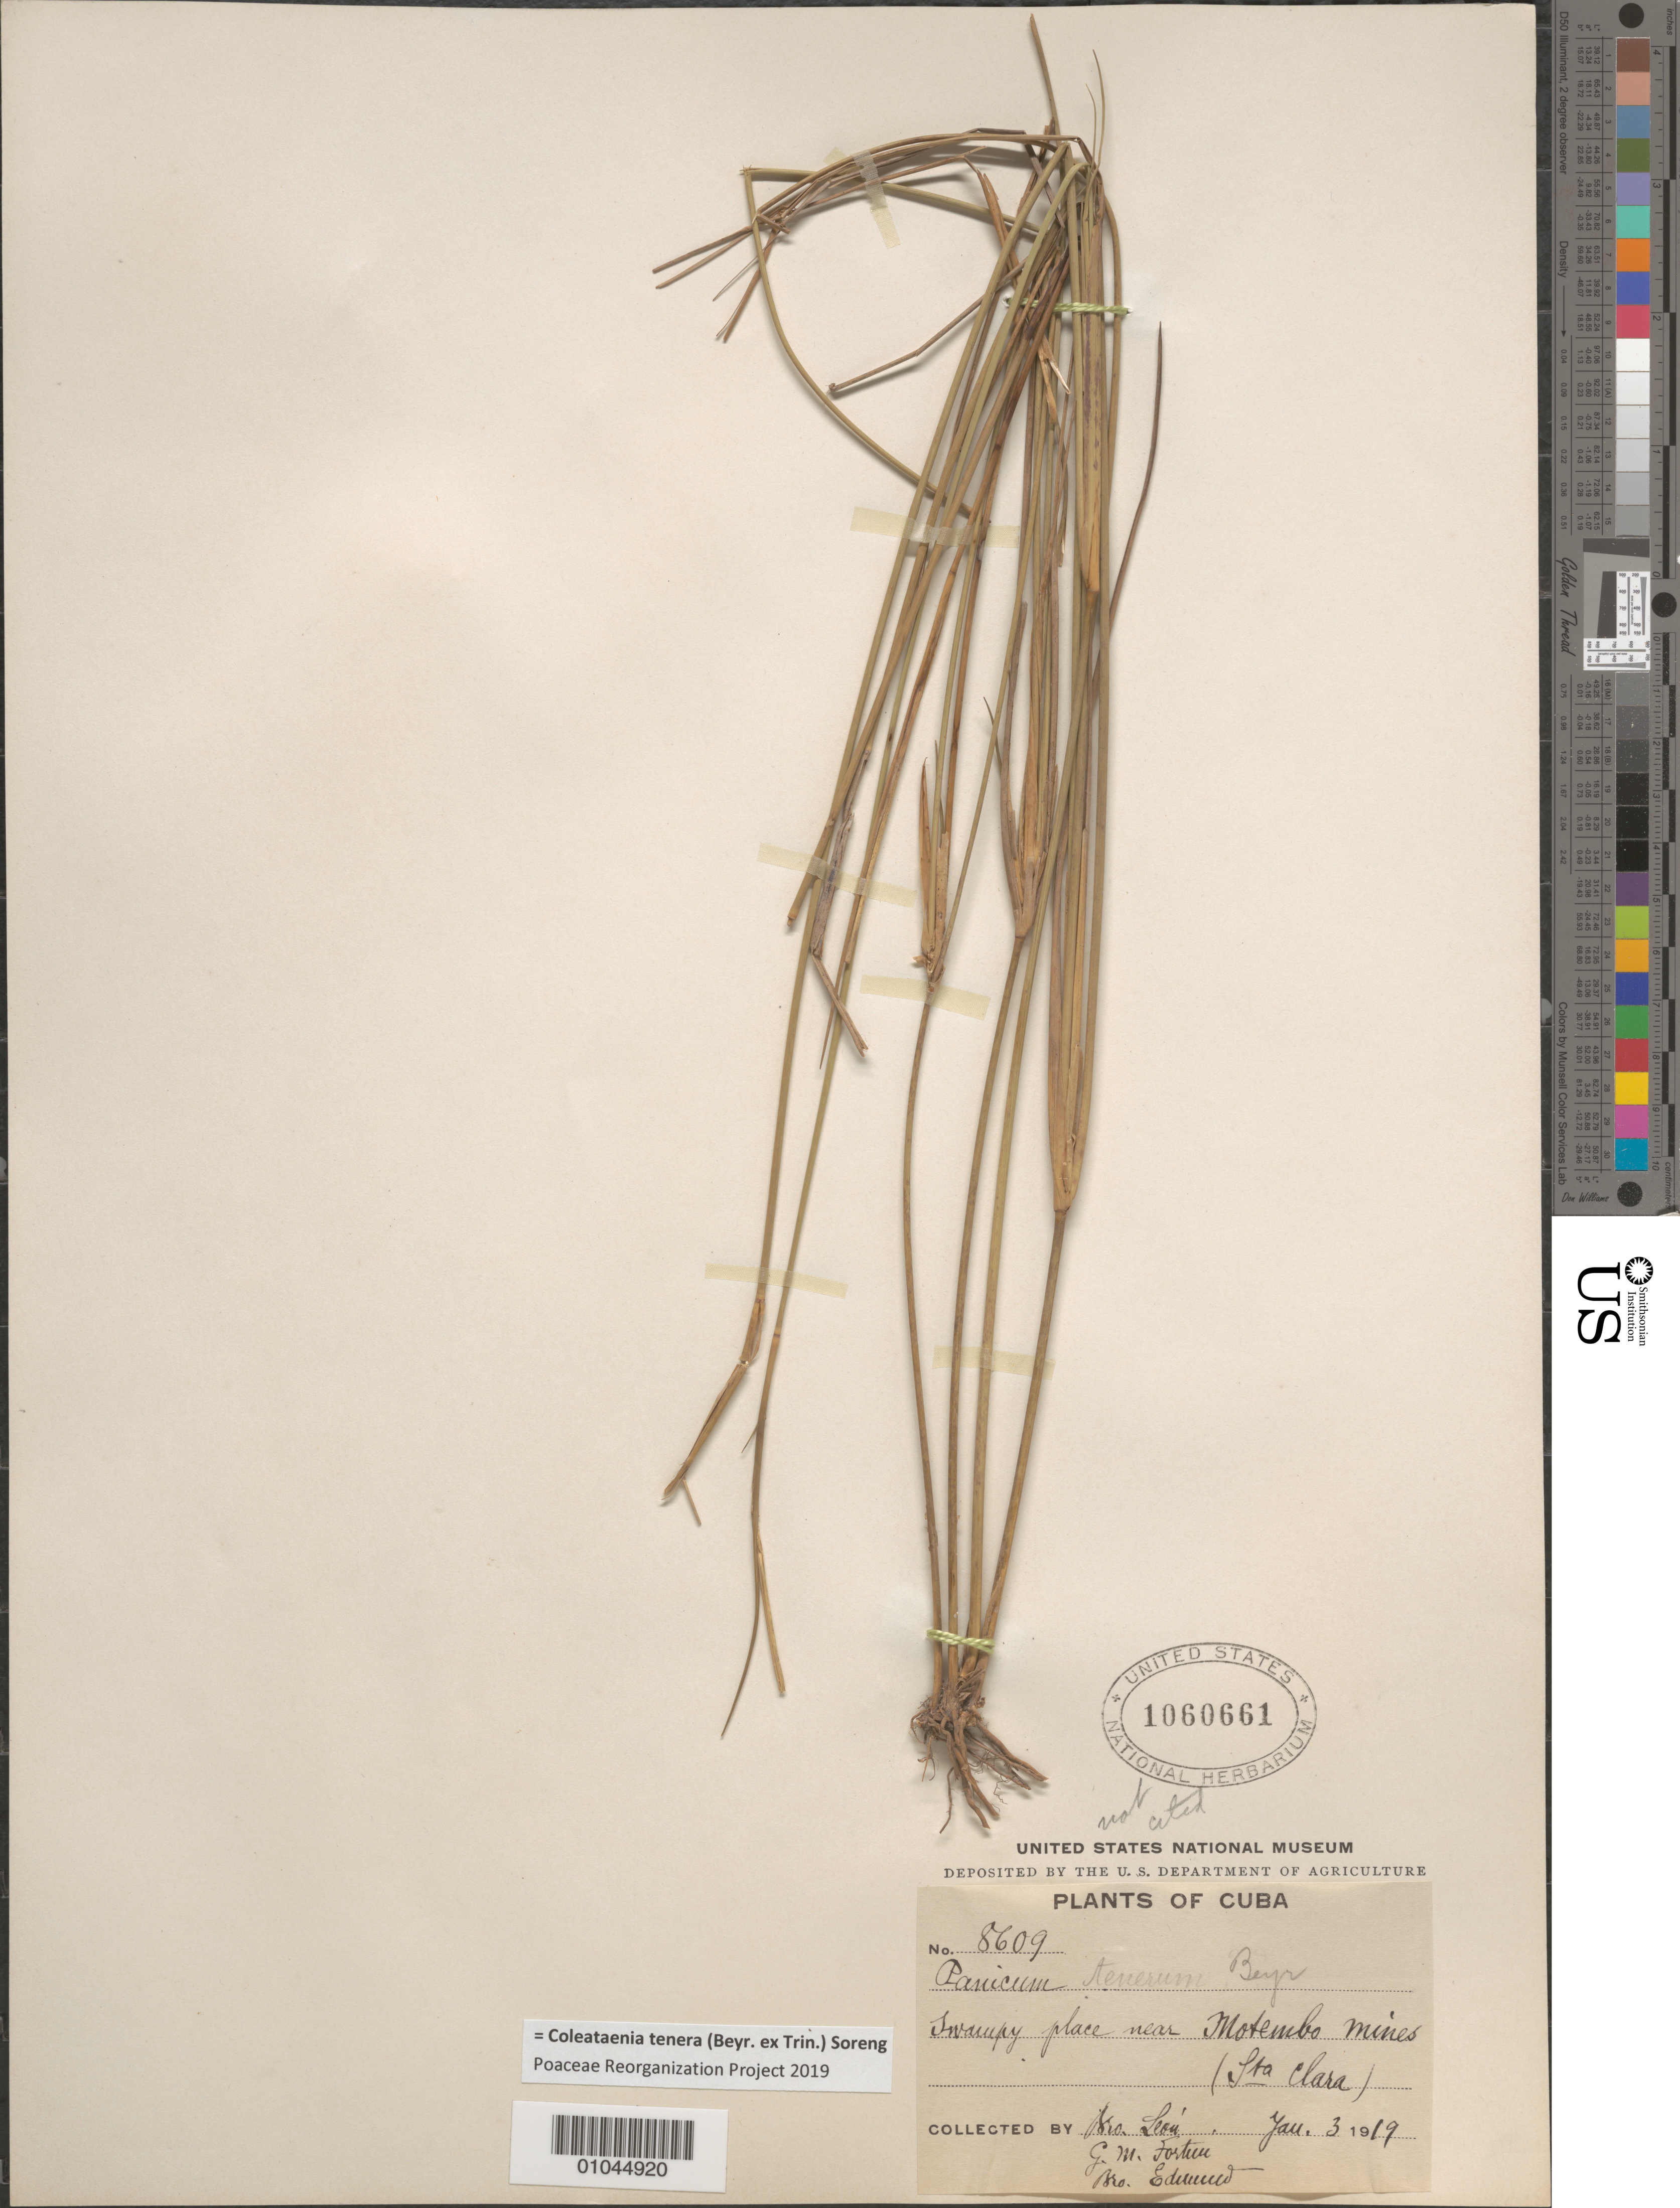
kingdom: Plantae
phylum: Tracheophyta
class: Liliopsida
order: Poales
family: Poaceae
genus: Panicum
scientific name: Panicum tenerum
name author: Beyrich ex Trin.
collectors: Bro. León, G. Fortun & B. Edmond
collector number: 8609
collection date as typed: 03 Jan 1919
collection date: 1919-01-03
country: Cuba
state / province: Villa Clara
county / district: Santa Clara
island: Cuba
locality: Near Montembo mines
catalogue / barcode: US 1060661